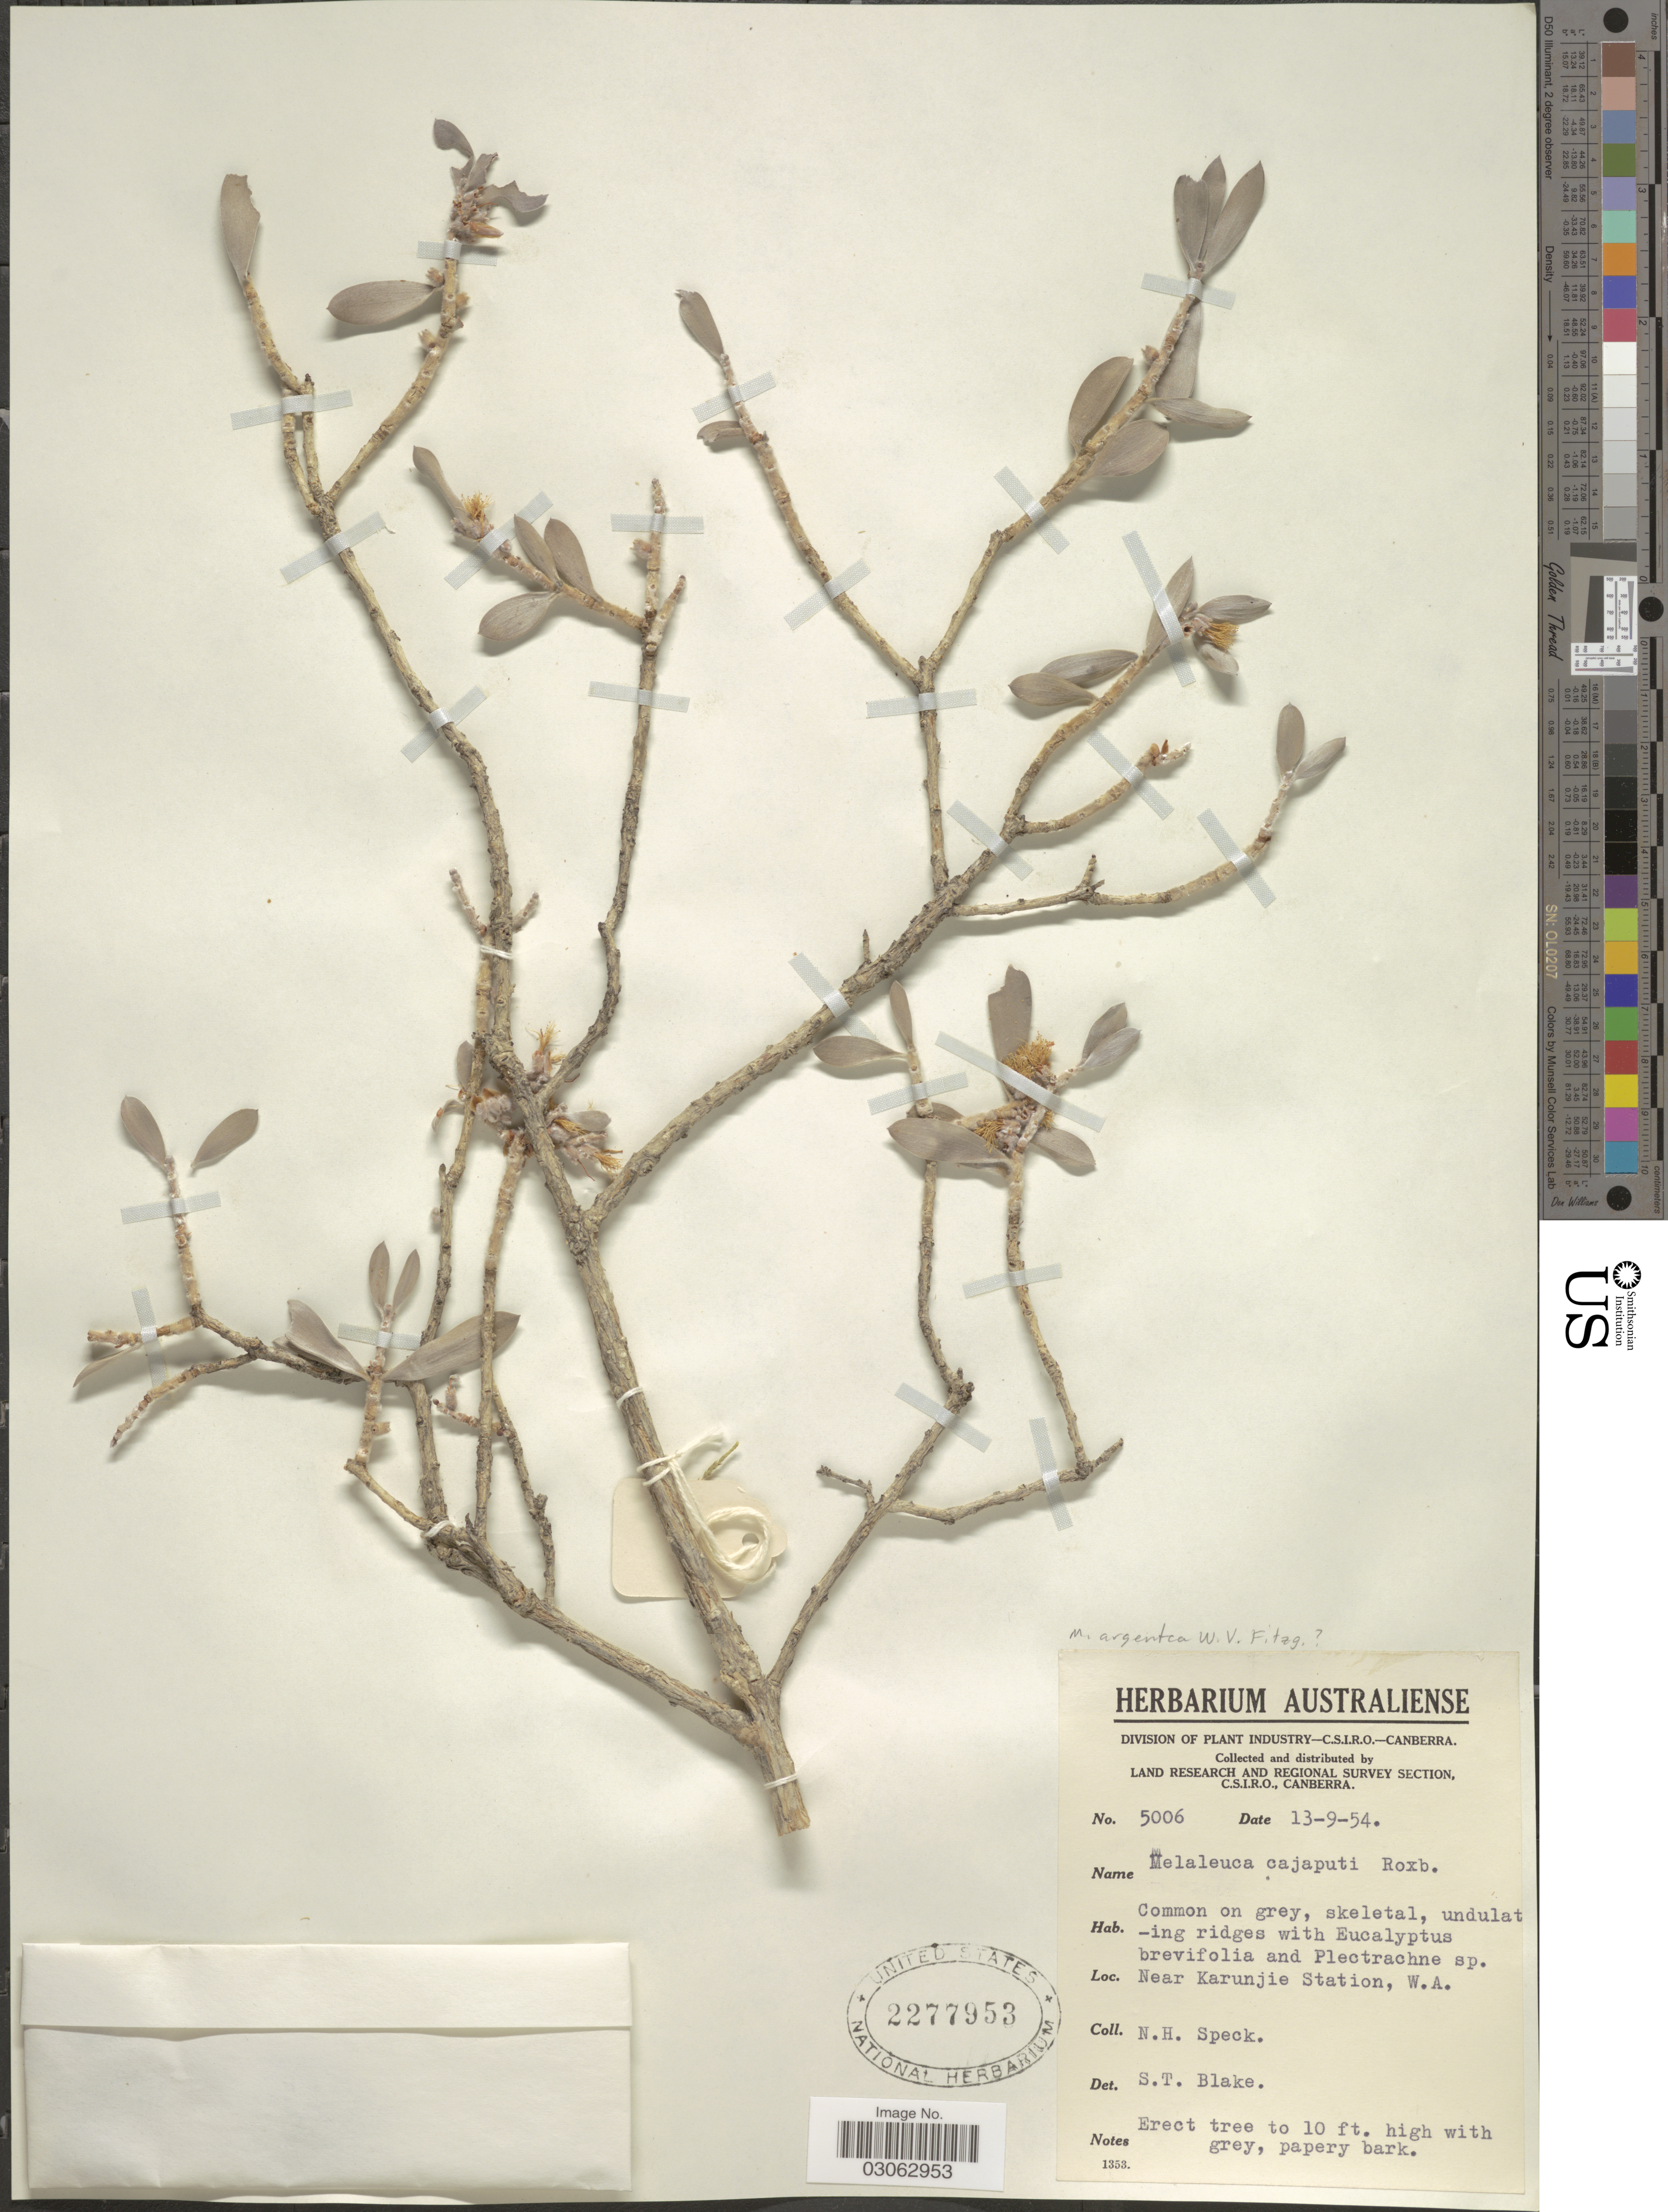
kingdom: Plantae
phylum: Tracheophyta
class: Magnoliopsida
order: Myrtales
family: Myrtaceae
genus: Melaleuca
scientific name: Melaleuca argentea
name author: W. Fitzg.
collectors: N. Speck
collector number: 5006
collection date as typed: Transcribed d/m/y: 13/9/54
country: Australia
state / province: Western Australia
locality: Near Karunjie Station.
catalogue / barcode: US 2277953